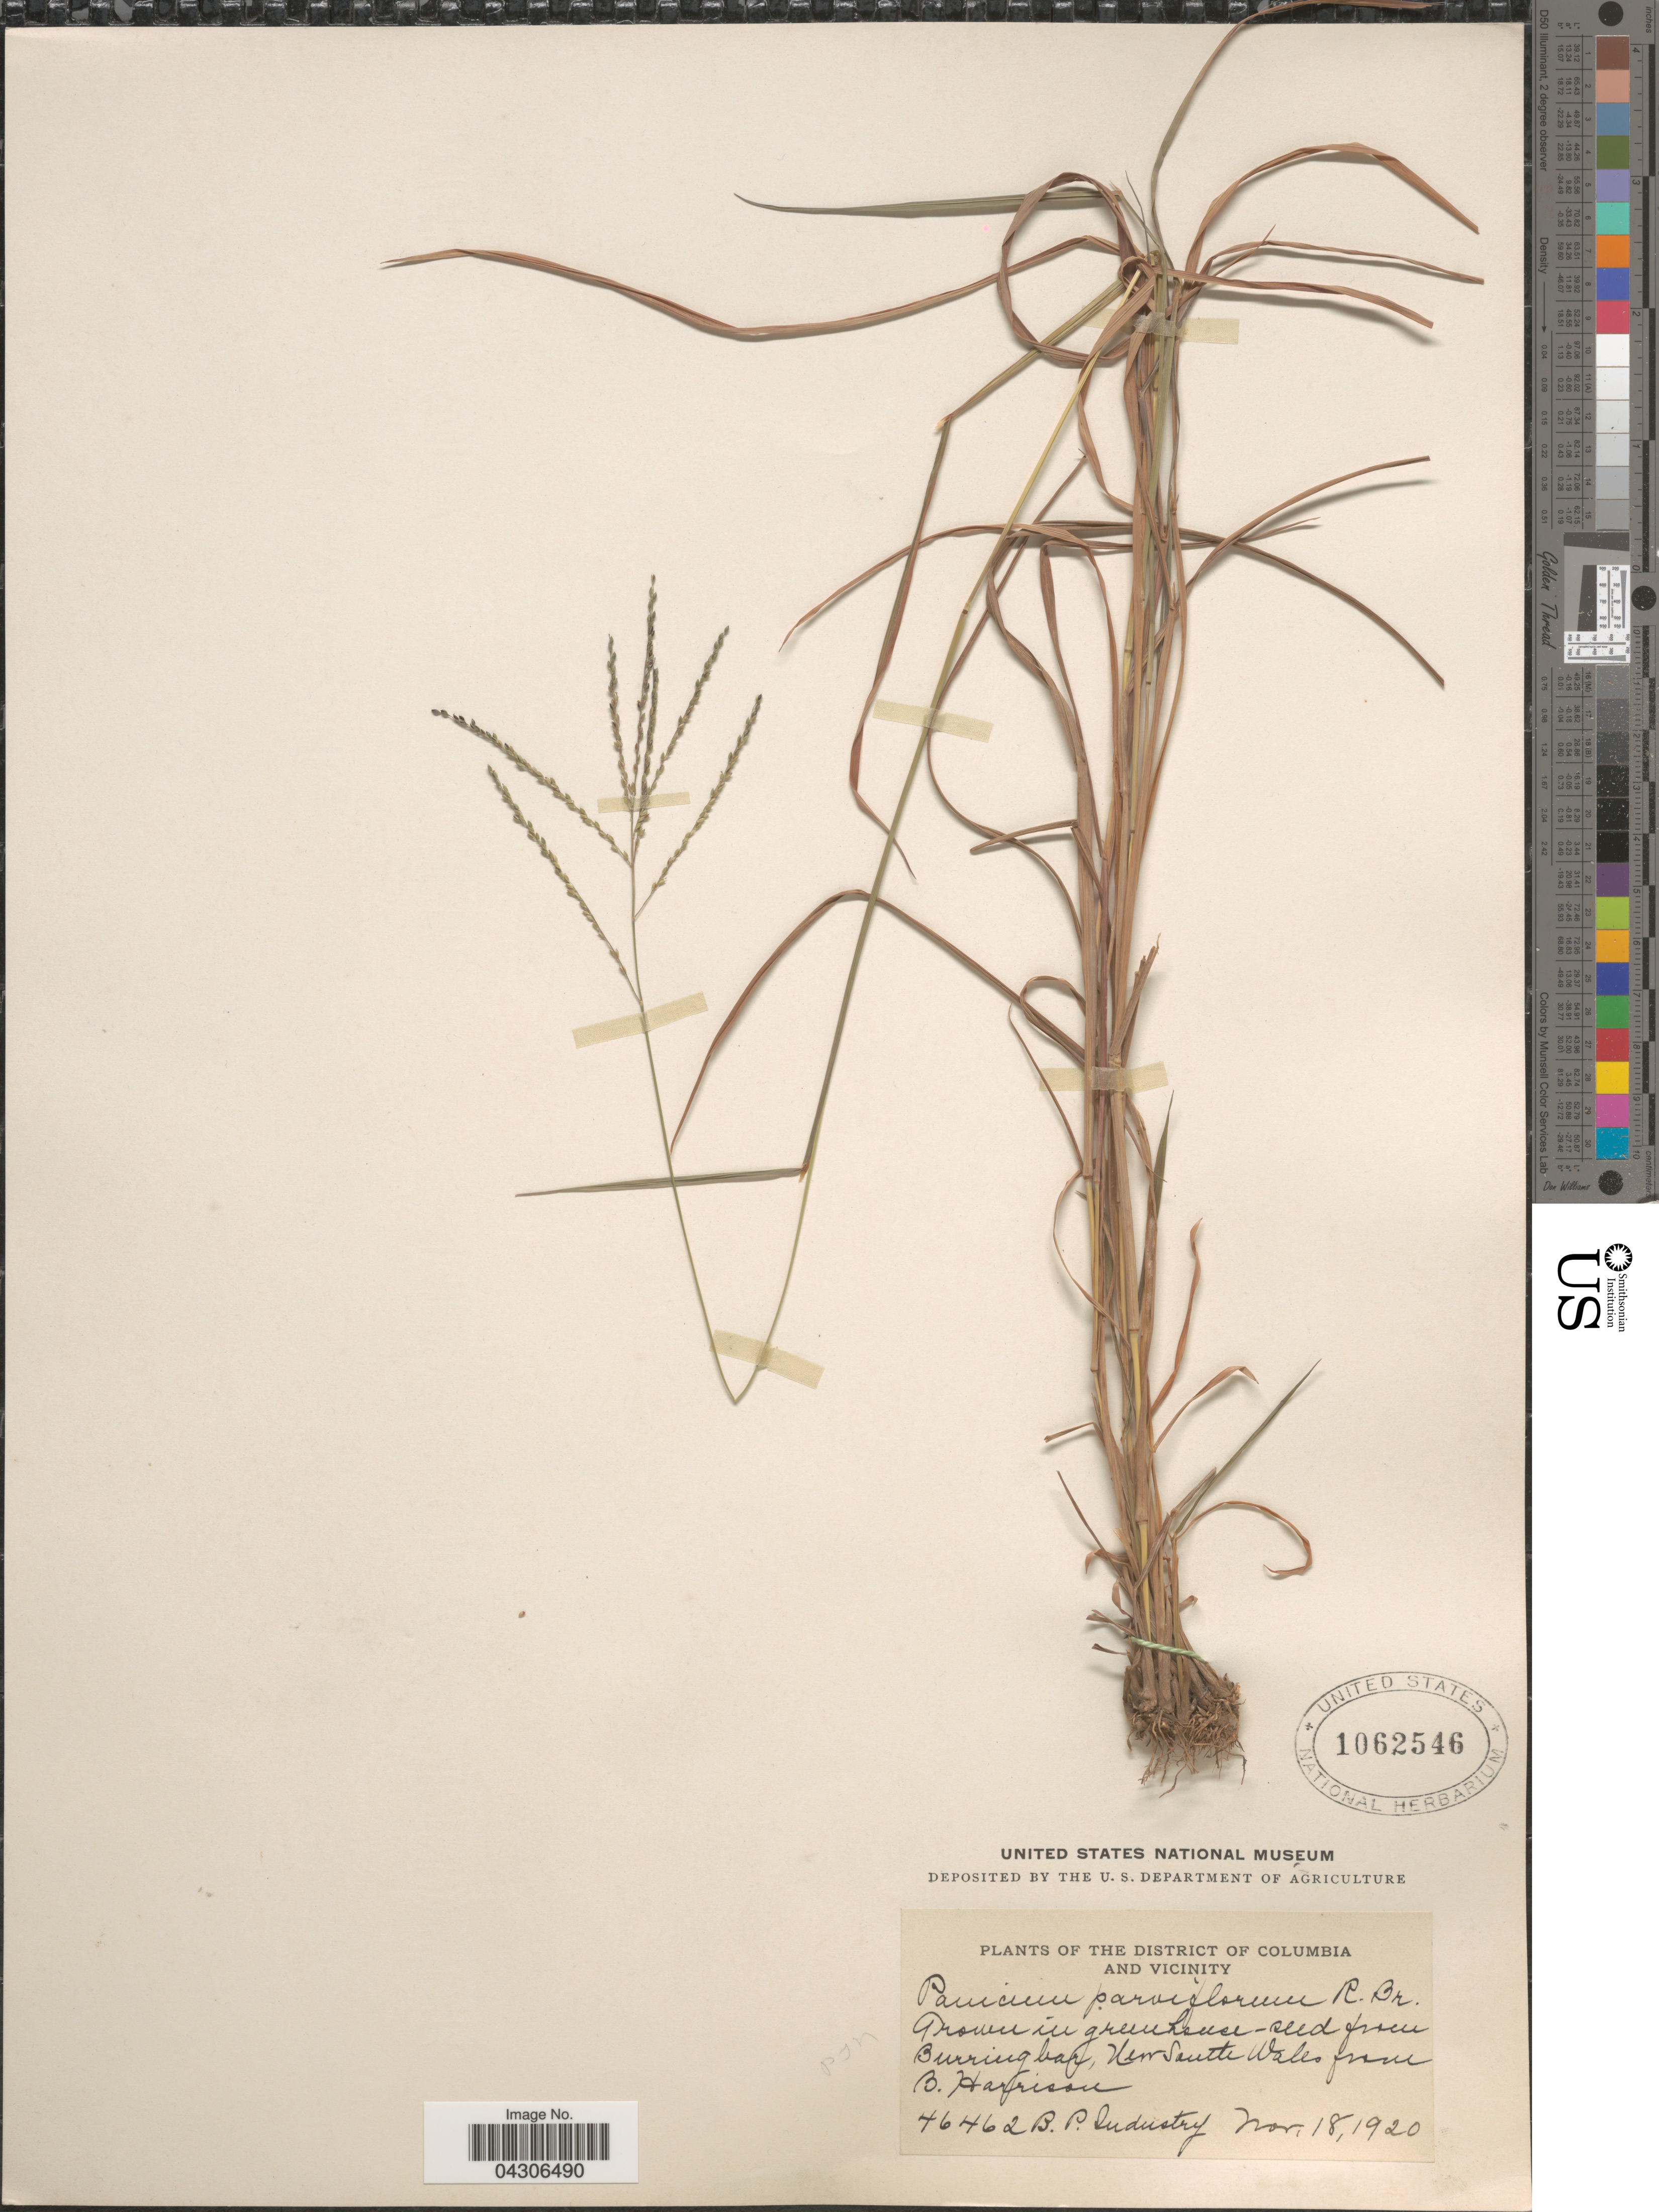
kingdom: Plantae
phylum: Tracheophyta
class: Liliopsida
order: Poales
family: Poaceae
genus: Digitaria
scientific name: Digitaria parviflora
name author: (R. Br.) Hughes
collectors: B. Ludustry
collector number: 46462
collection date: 1920-11-18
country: United States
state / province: District of Columbia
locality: The District Of Columbia And Vicinity. Grown in greenhouse.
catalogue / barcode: US 1062546